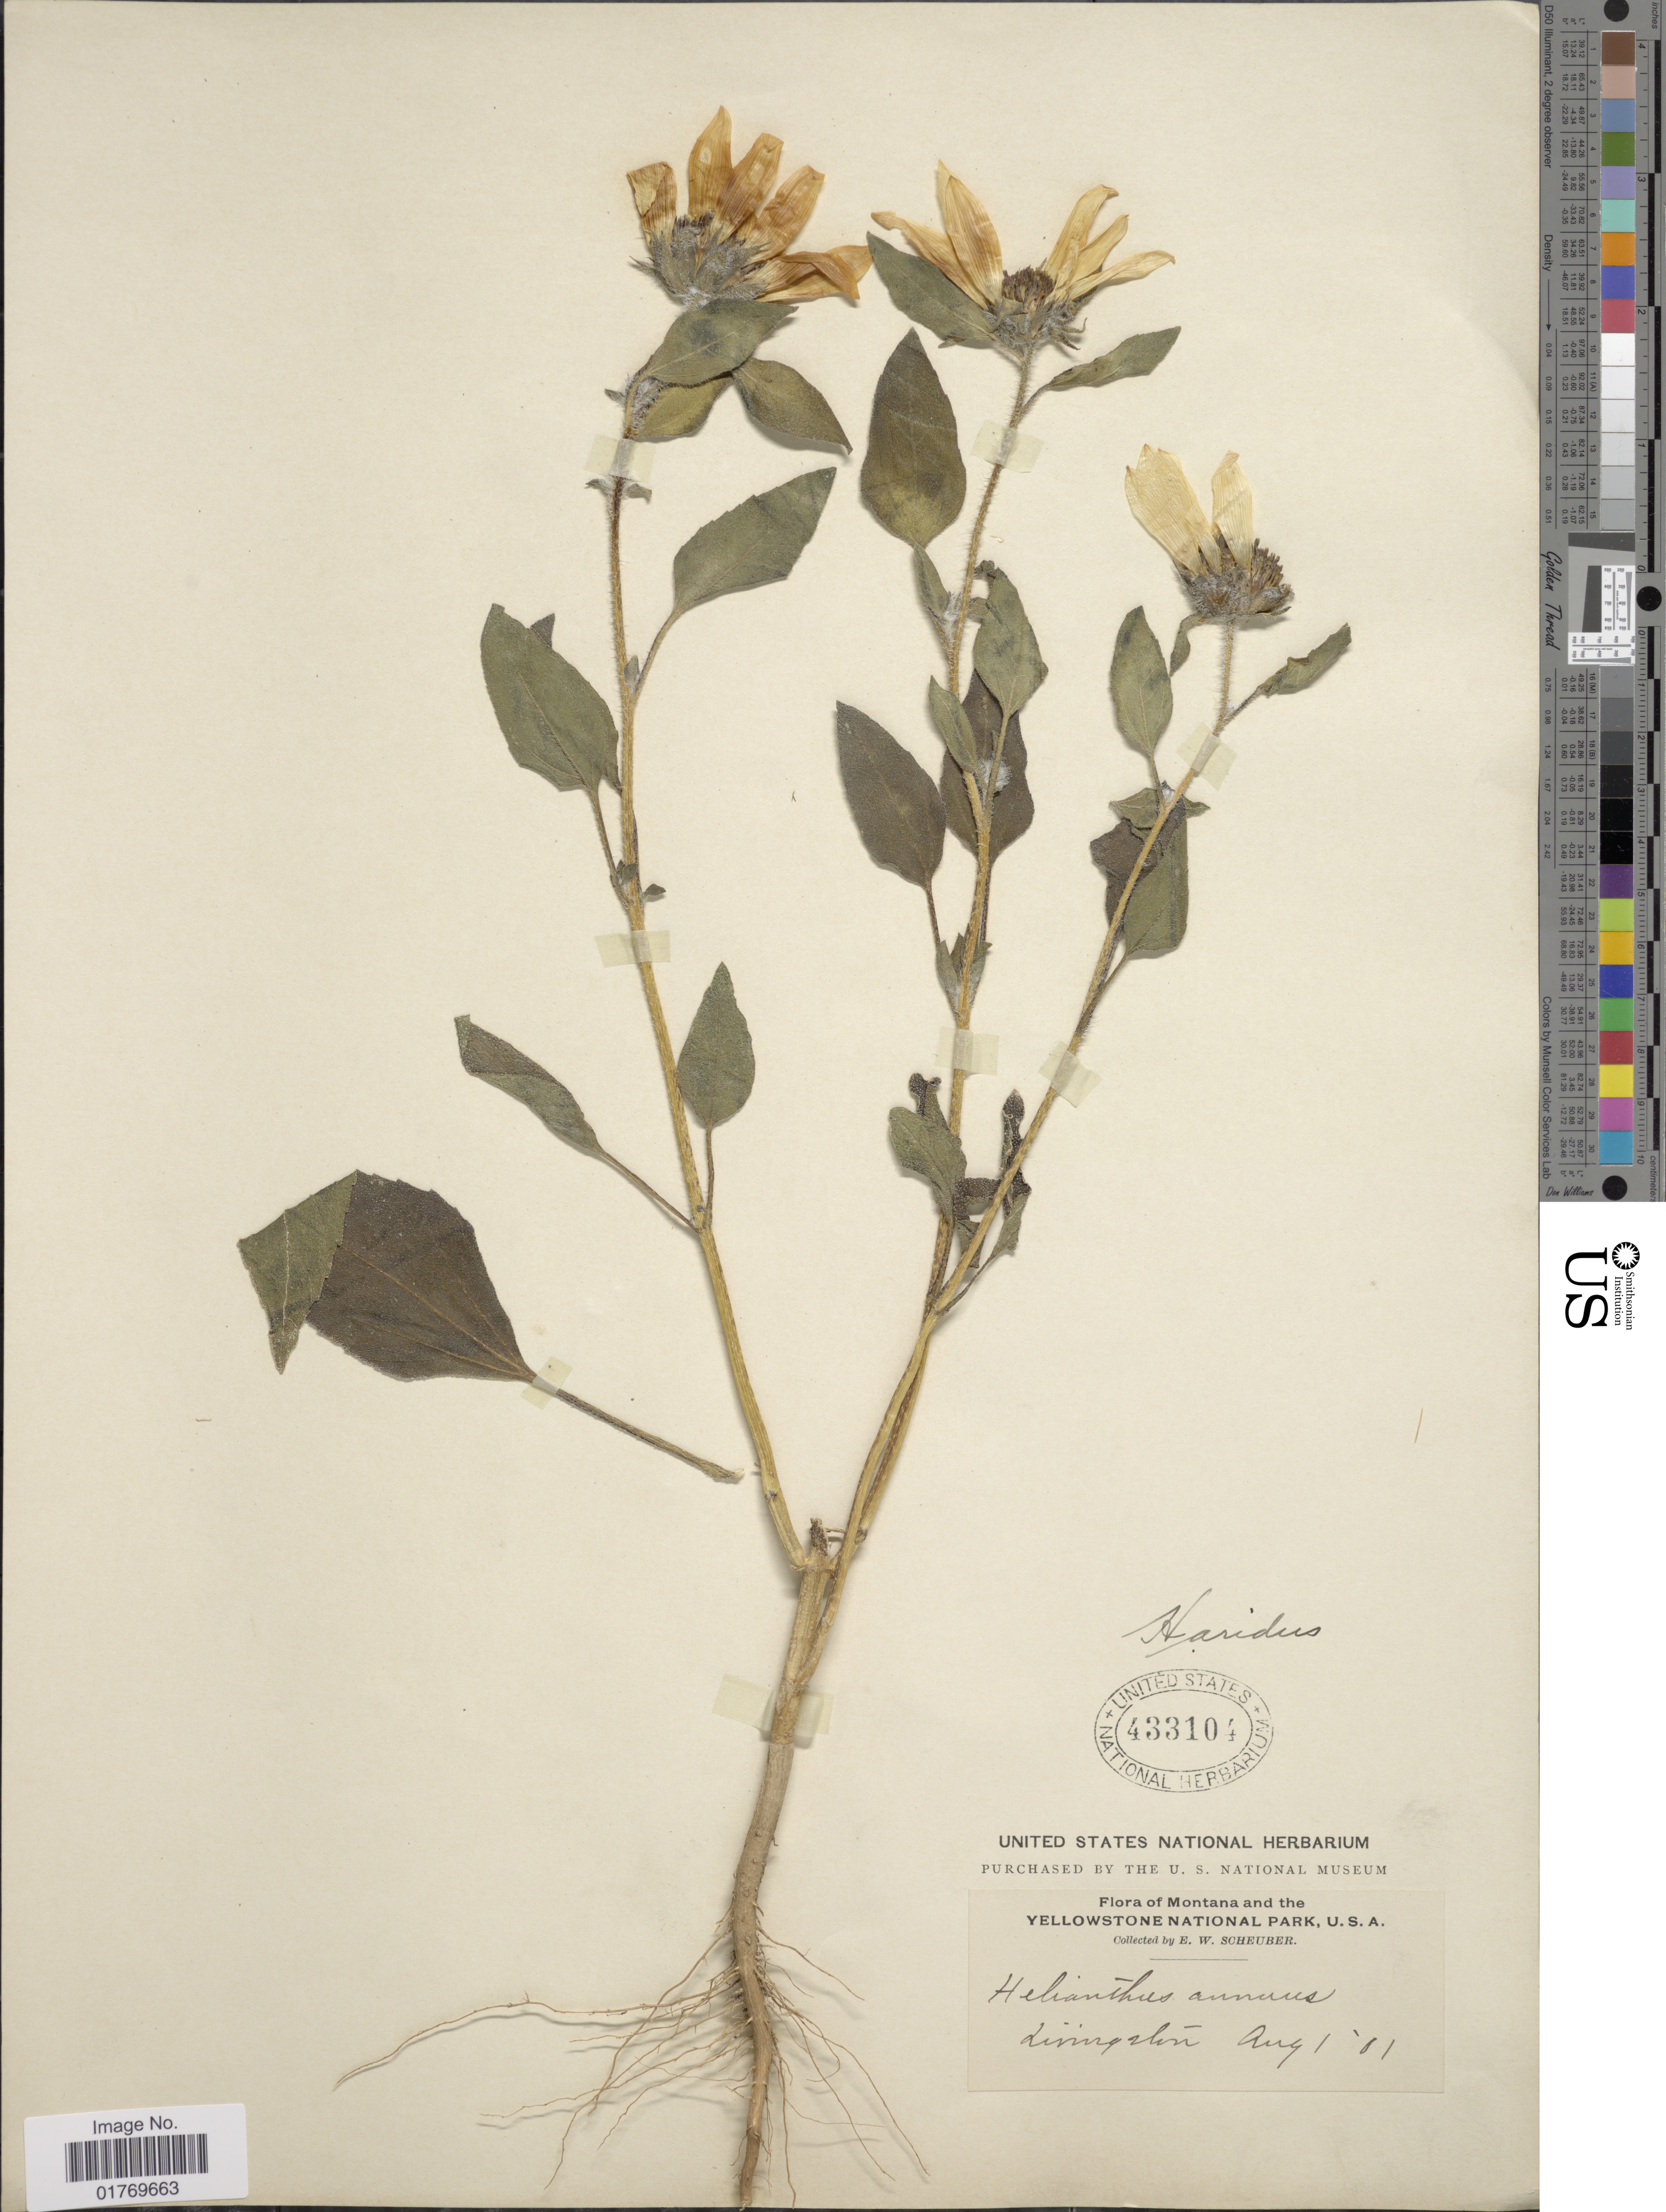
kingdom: Plantae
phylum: Tracheophyta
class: Magnoliopsida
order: Asterales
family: Asteraceae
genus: Helianthus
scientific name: Helianthus annuus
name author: L.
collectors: E. Scheuber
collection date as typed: Transcribed d/m/y: 1/8/1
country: United States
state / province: Montana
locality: Montana and the Yellowstone National Park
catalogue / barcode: US 433104